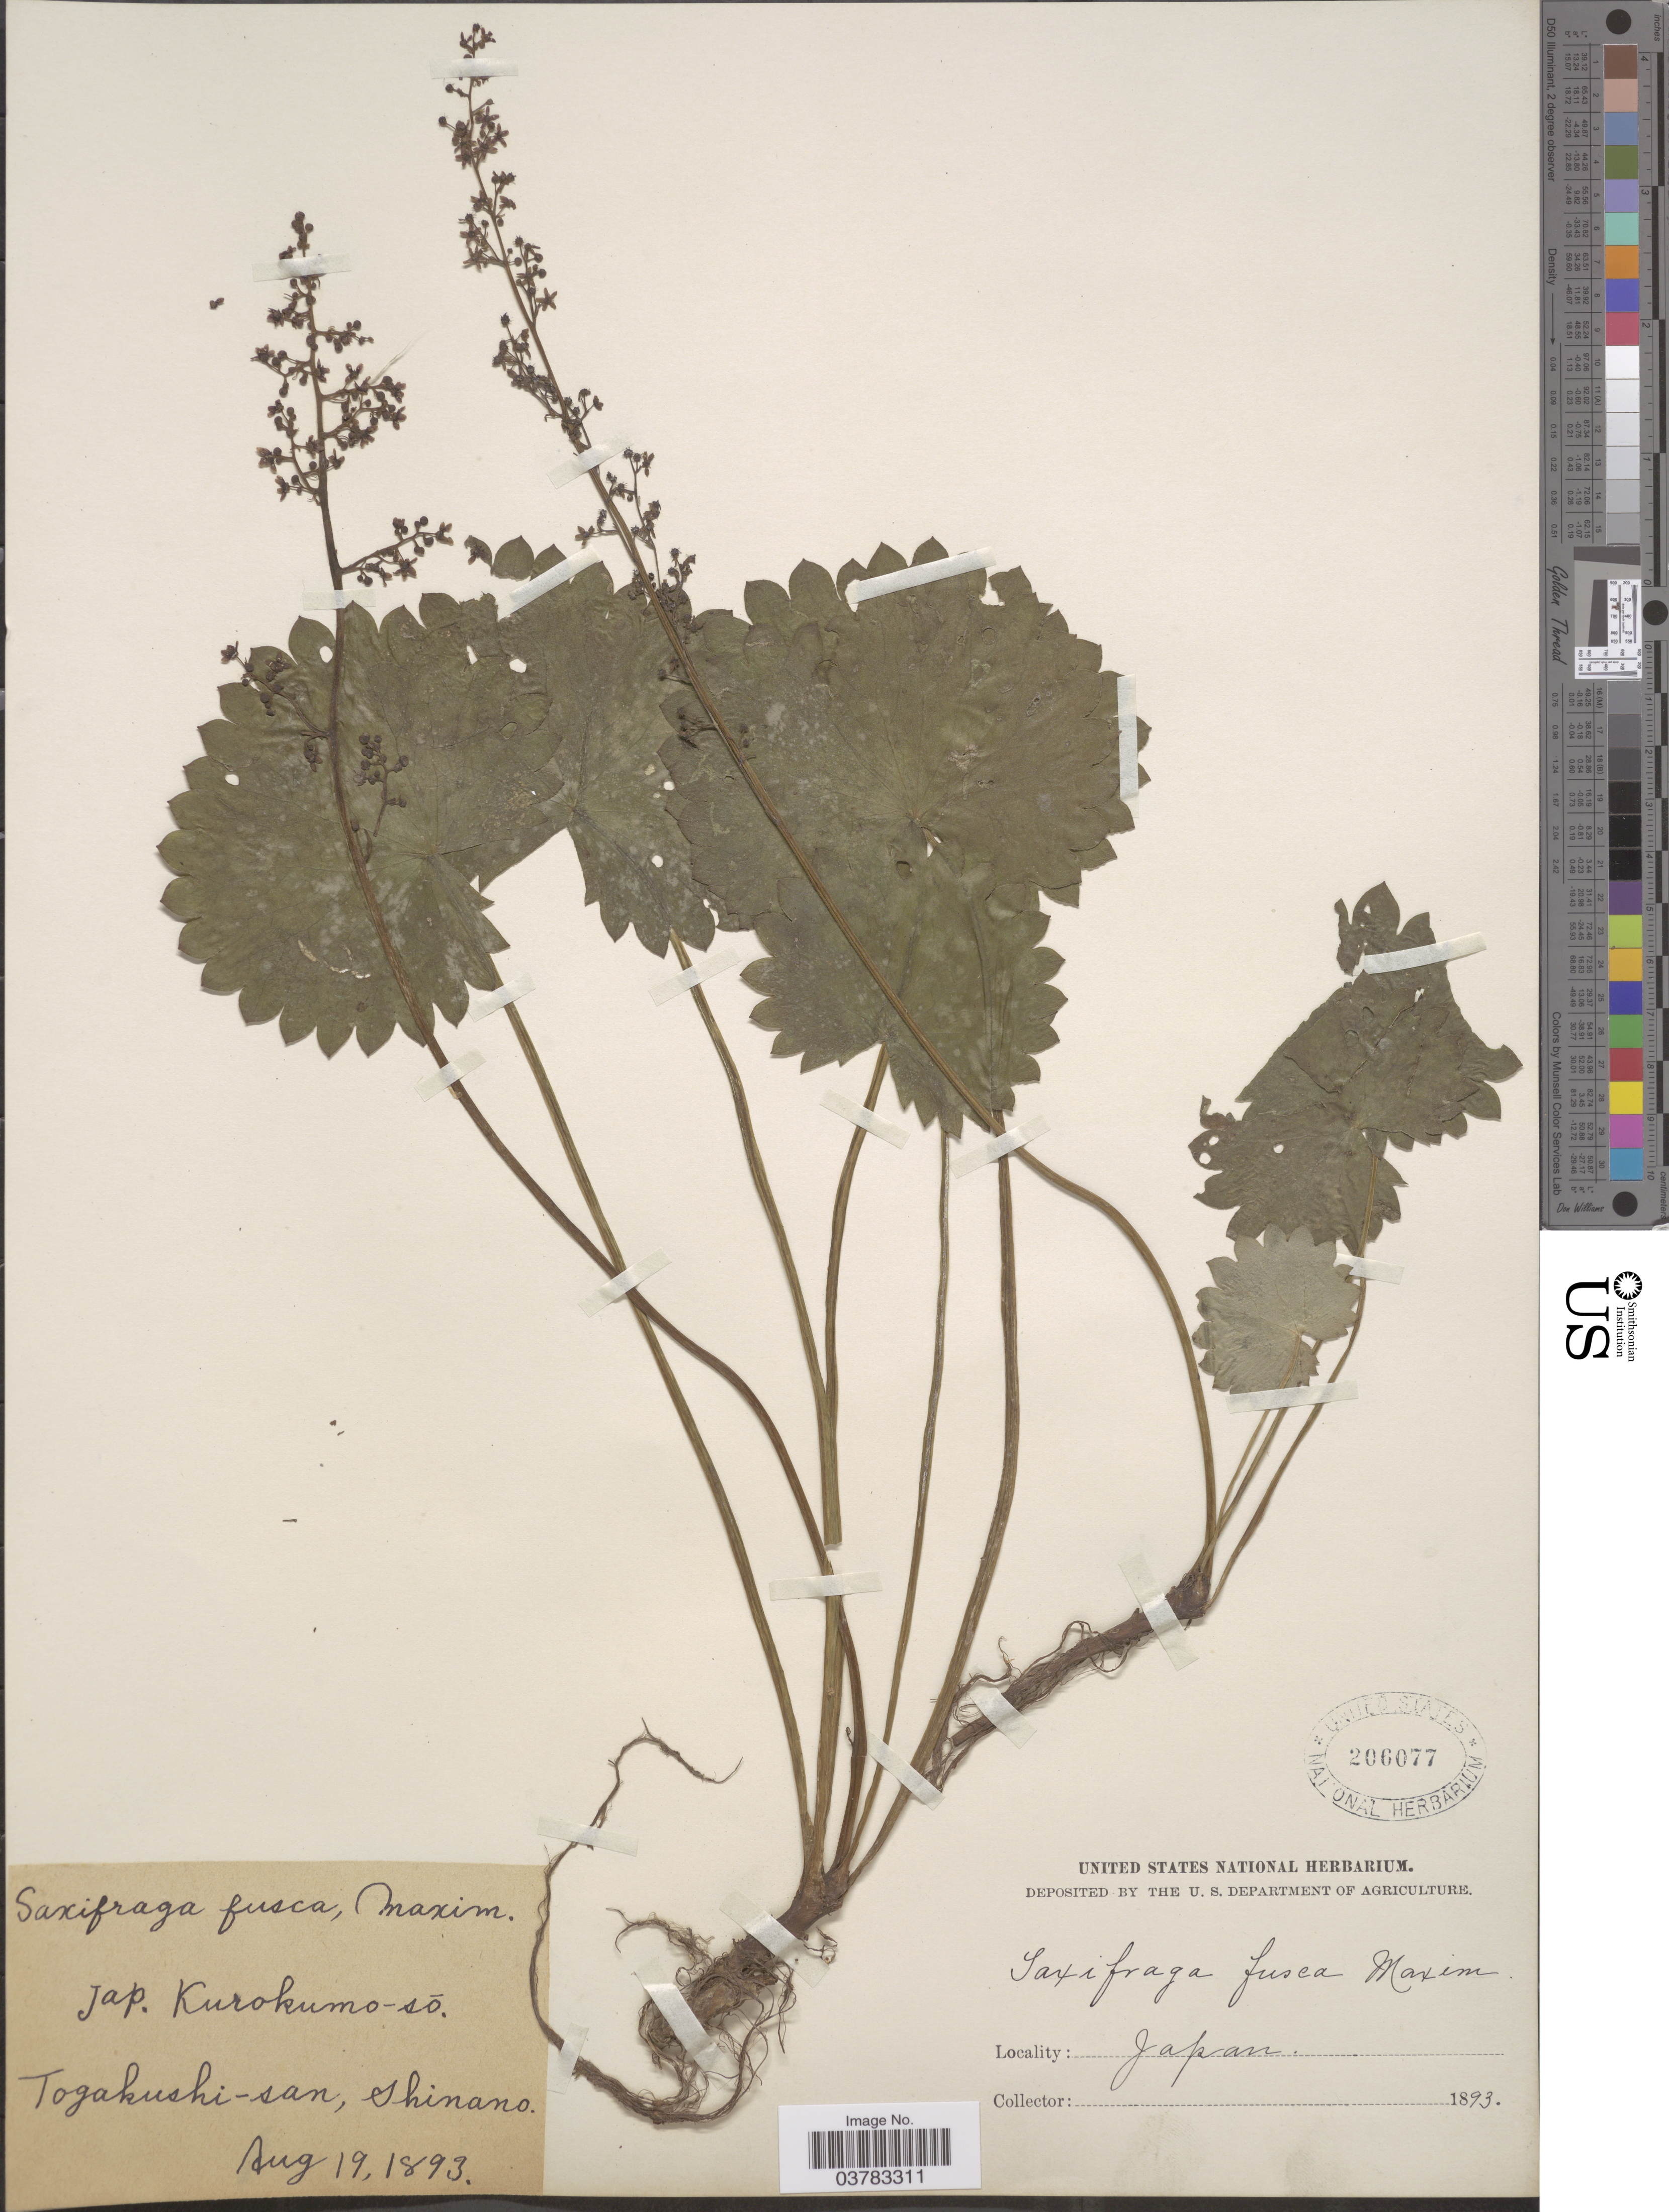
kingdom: Plantae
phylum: Tracheophyta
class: Magnoliopsida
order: Saxifragales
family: Saxifragaceae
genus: Micranthes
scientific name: Micranthes fusca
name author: (Maxim.) S. Akiyama & H. Ohba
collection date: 1893-08-19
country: Japan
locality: Togakushi-san, Shinano.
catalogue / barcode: US 206077